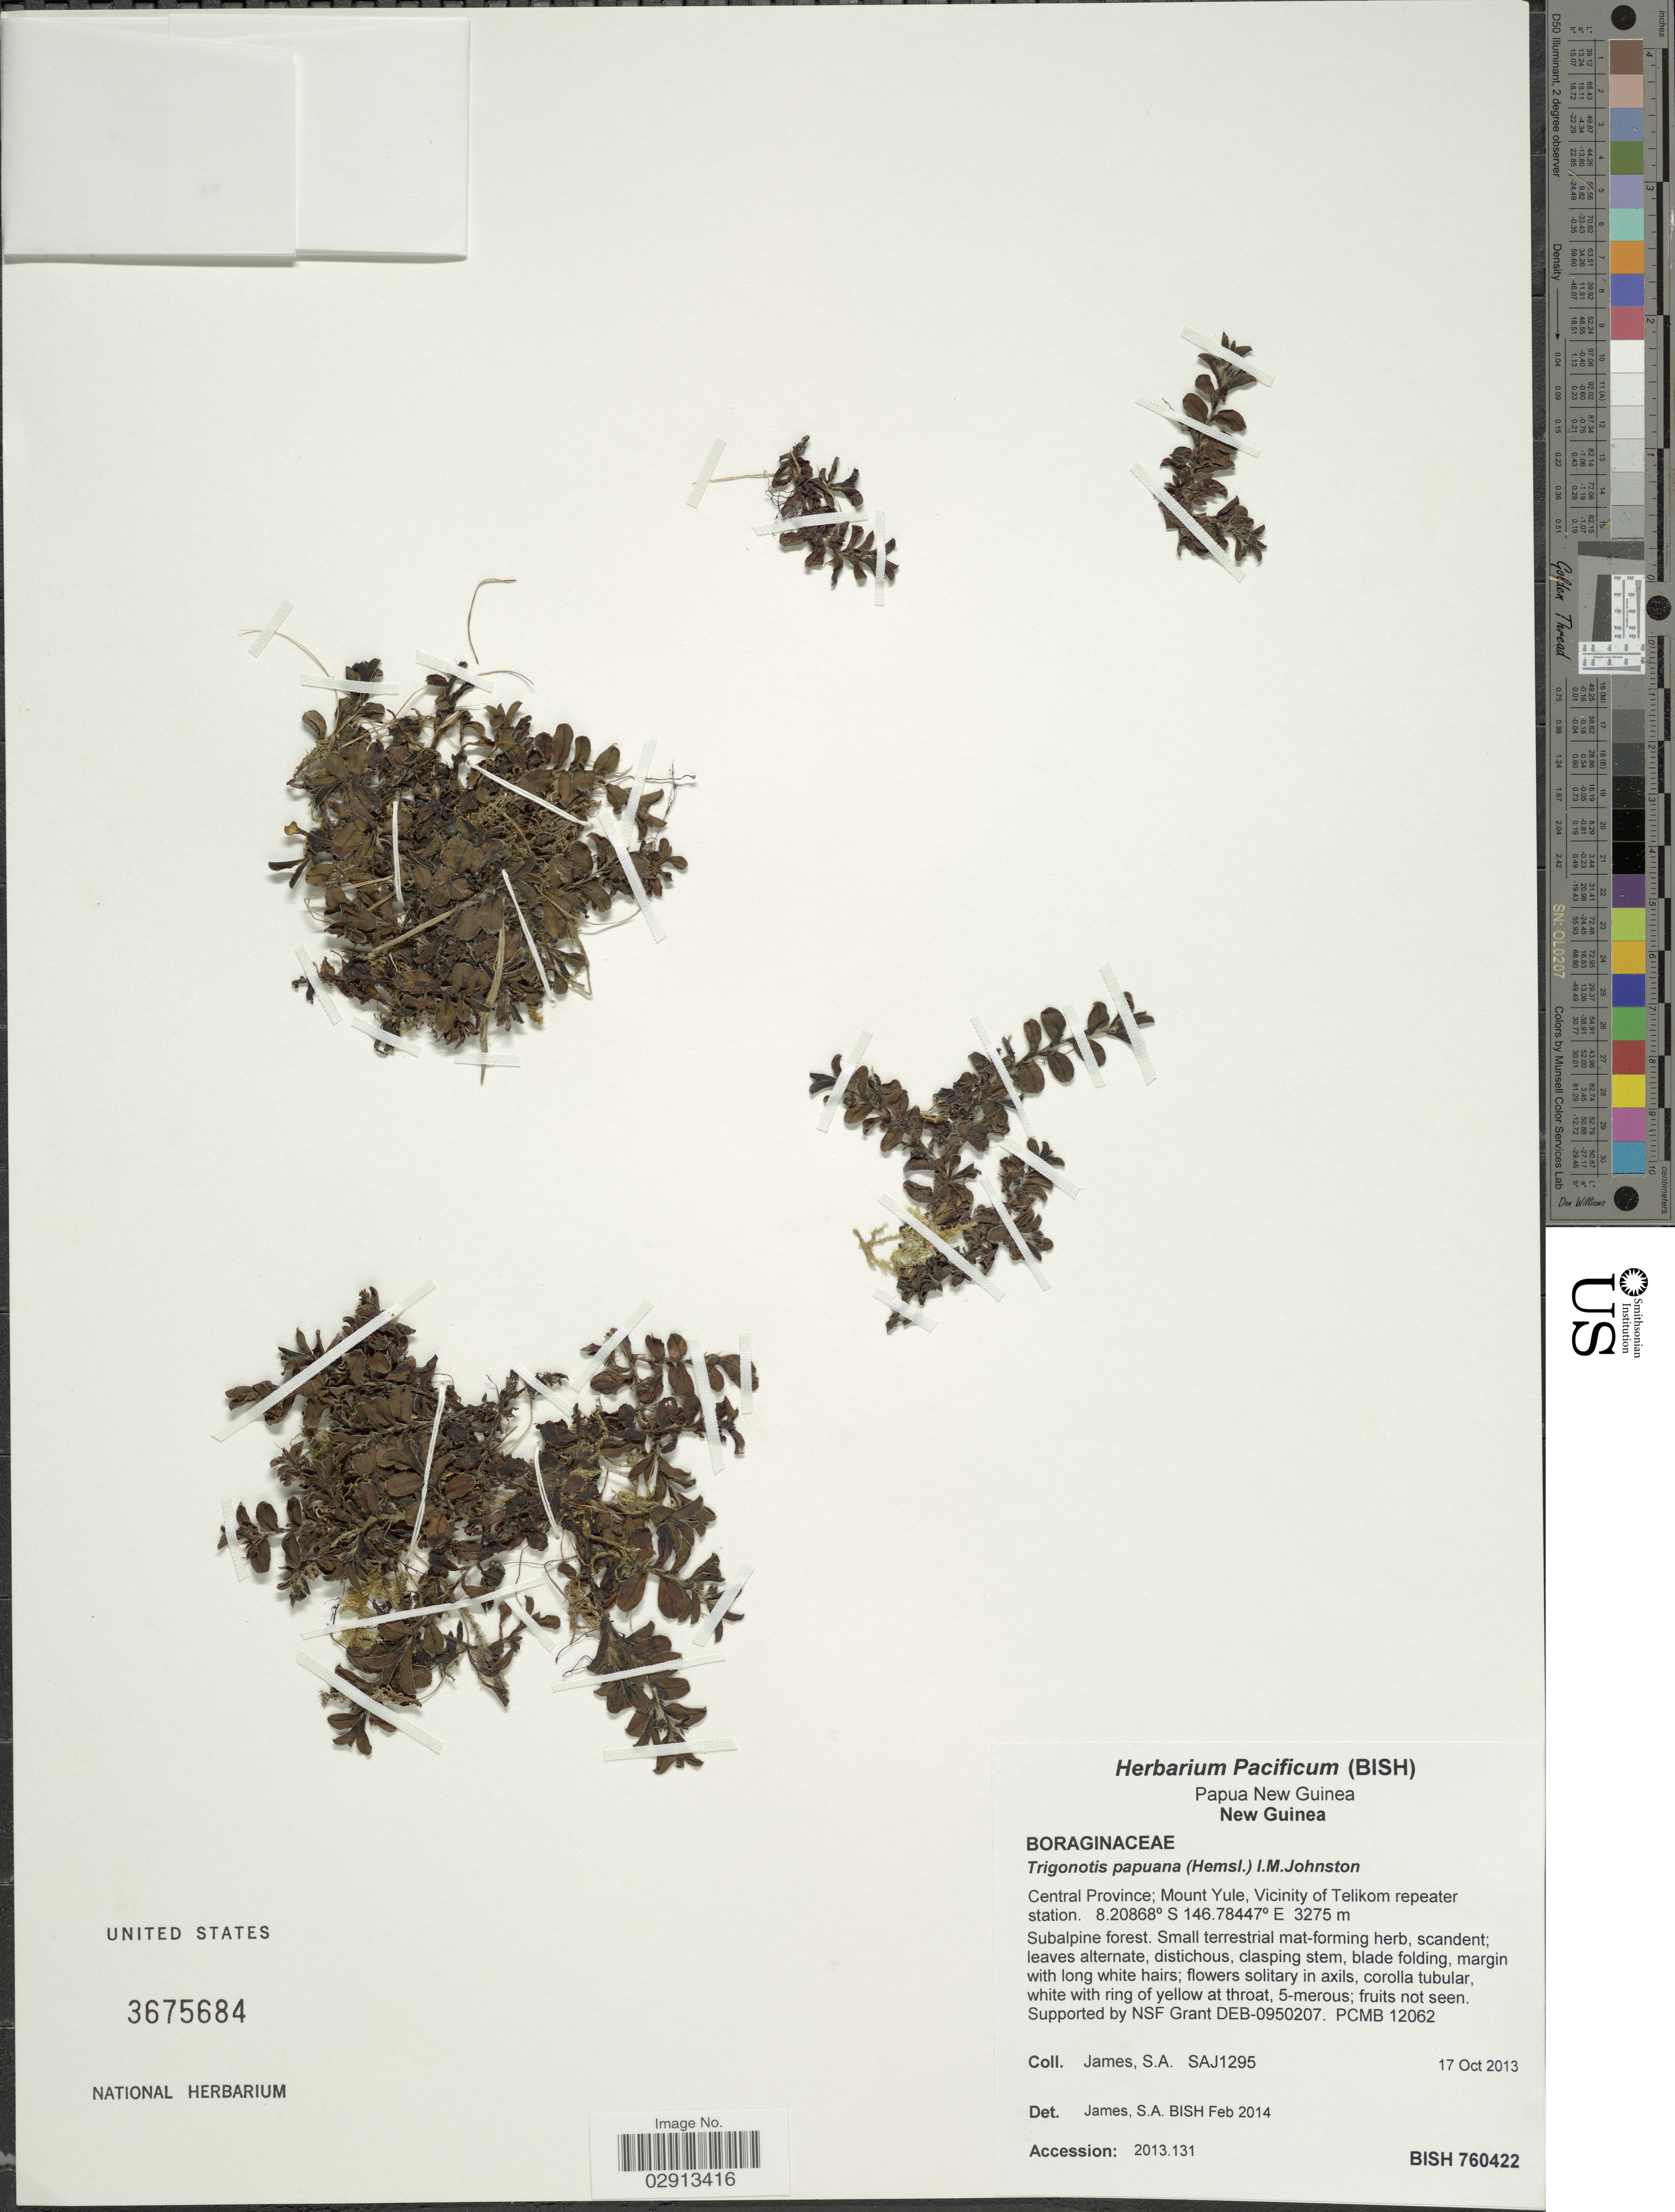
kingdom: Plantae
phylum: Tracheophyta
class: Magnoliopsida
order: Boraginales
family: Boraginaceae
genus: Trigonotis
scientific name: Trigonotis papuana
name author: (Hemsl.) I.M. Johnst.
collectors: S. James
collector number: SAJ1295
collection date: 2013-10-17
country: Papua New Guinea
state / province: Central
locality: New Guinea. Central Province; Mount Yule, Vicinity of Telikom repeater station.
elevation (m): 3275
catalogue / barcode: US 3675684